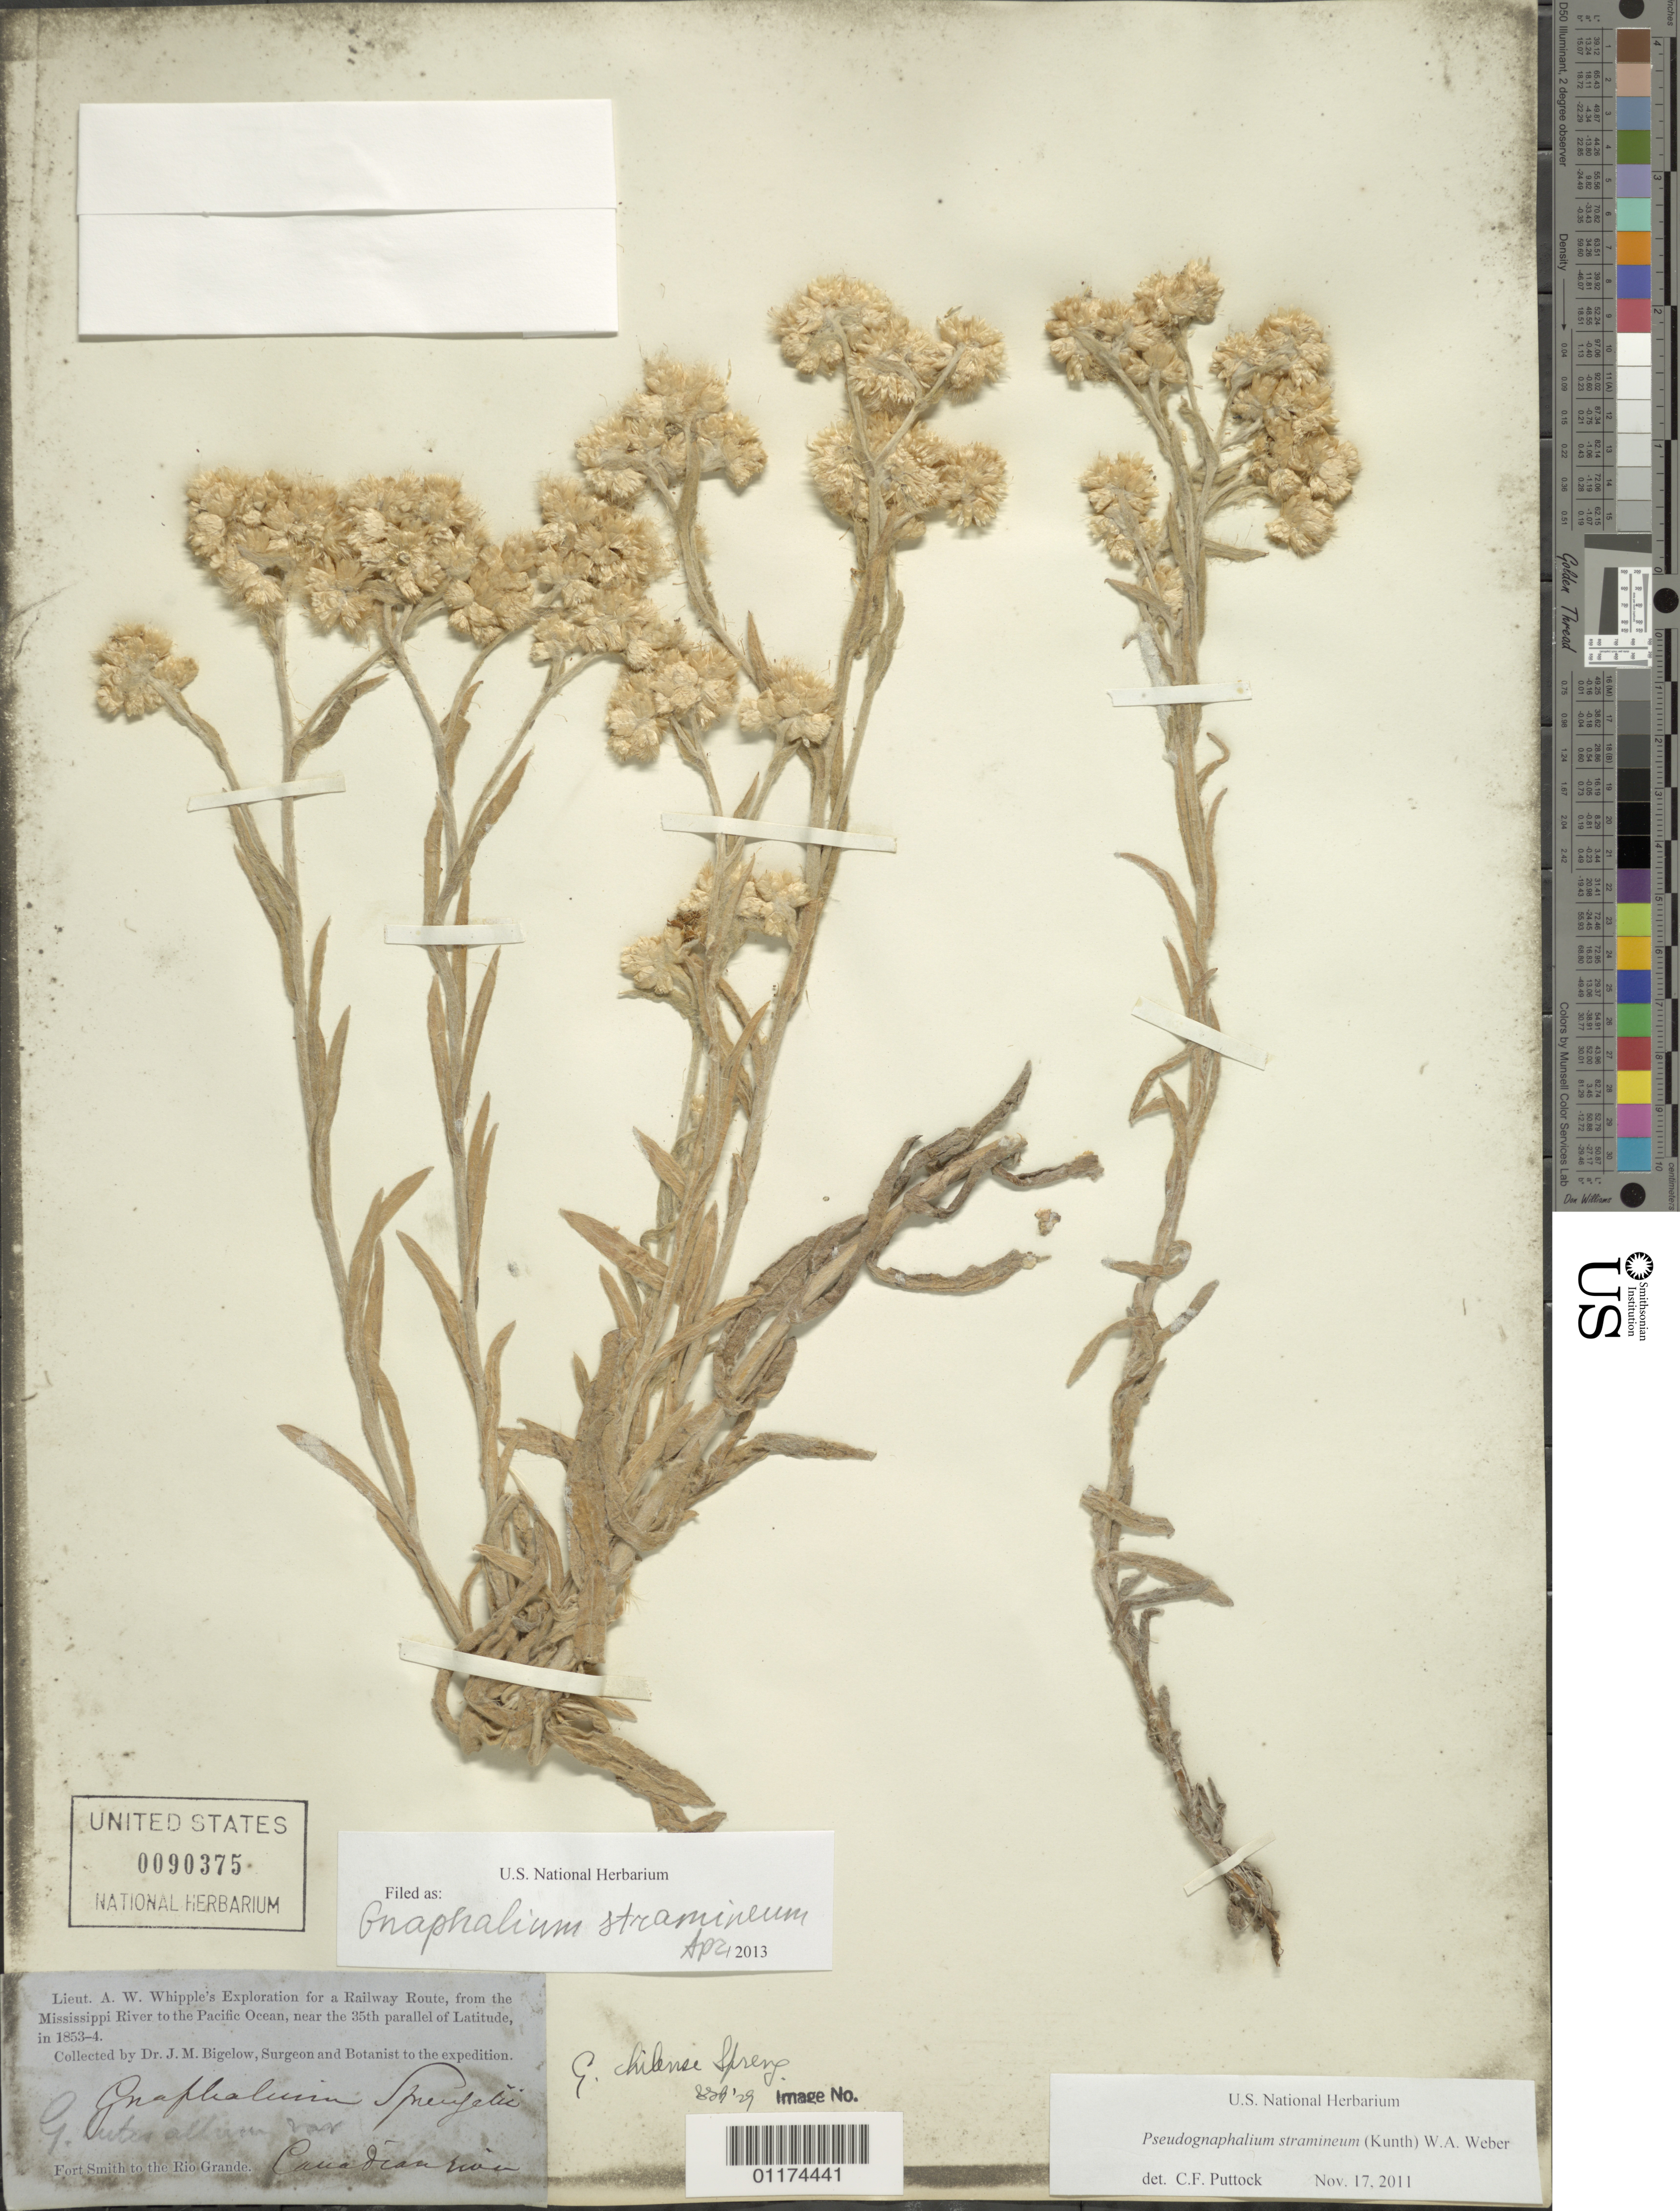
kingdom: Plantae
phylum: Tracheophyta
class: Magnoliopsida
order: Asterales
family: Asteraceae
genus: Pseudognaphalium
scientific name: Pseudognaphalium stramineum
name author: (Kunth) Anderb.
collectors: J. M. Bigelow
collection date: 1853/1854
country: United States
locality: Fort Smith to the Rio Grande. On the Canadian River.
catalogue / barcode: US 90375